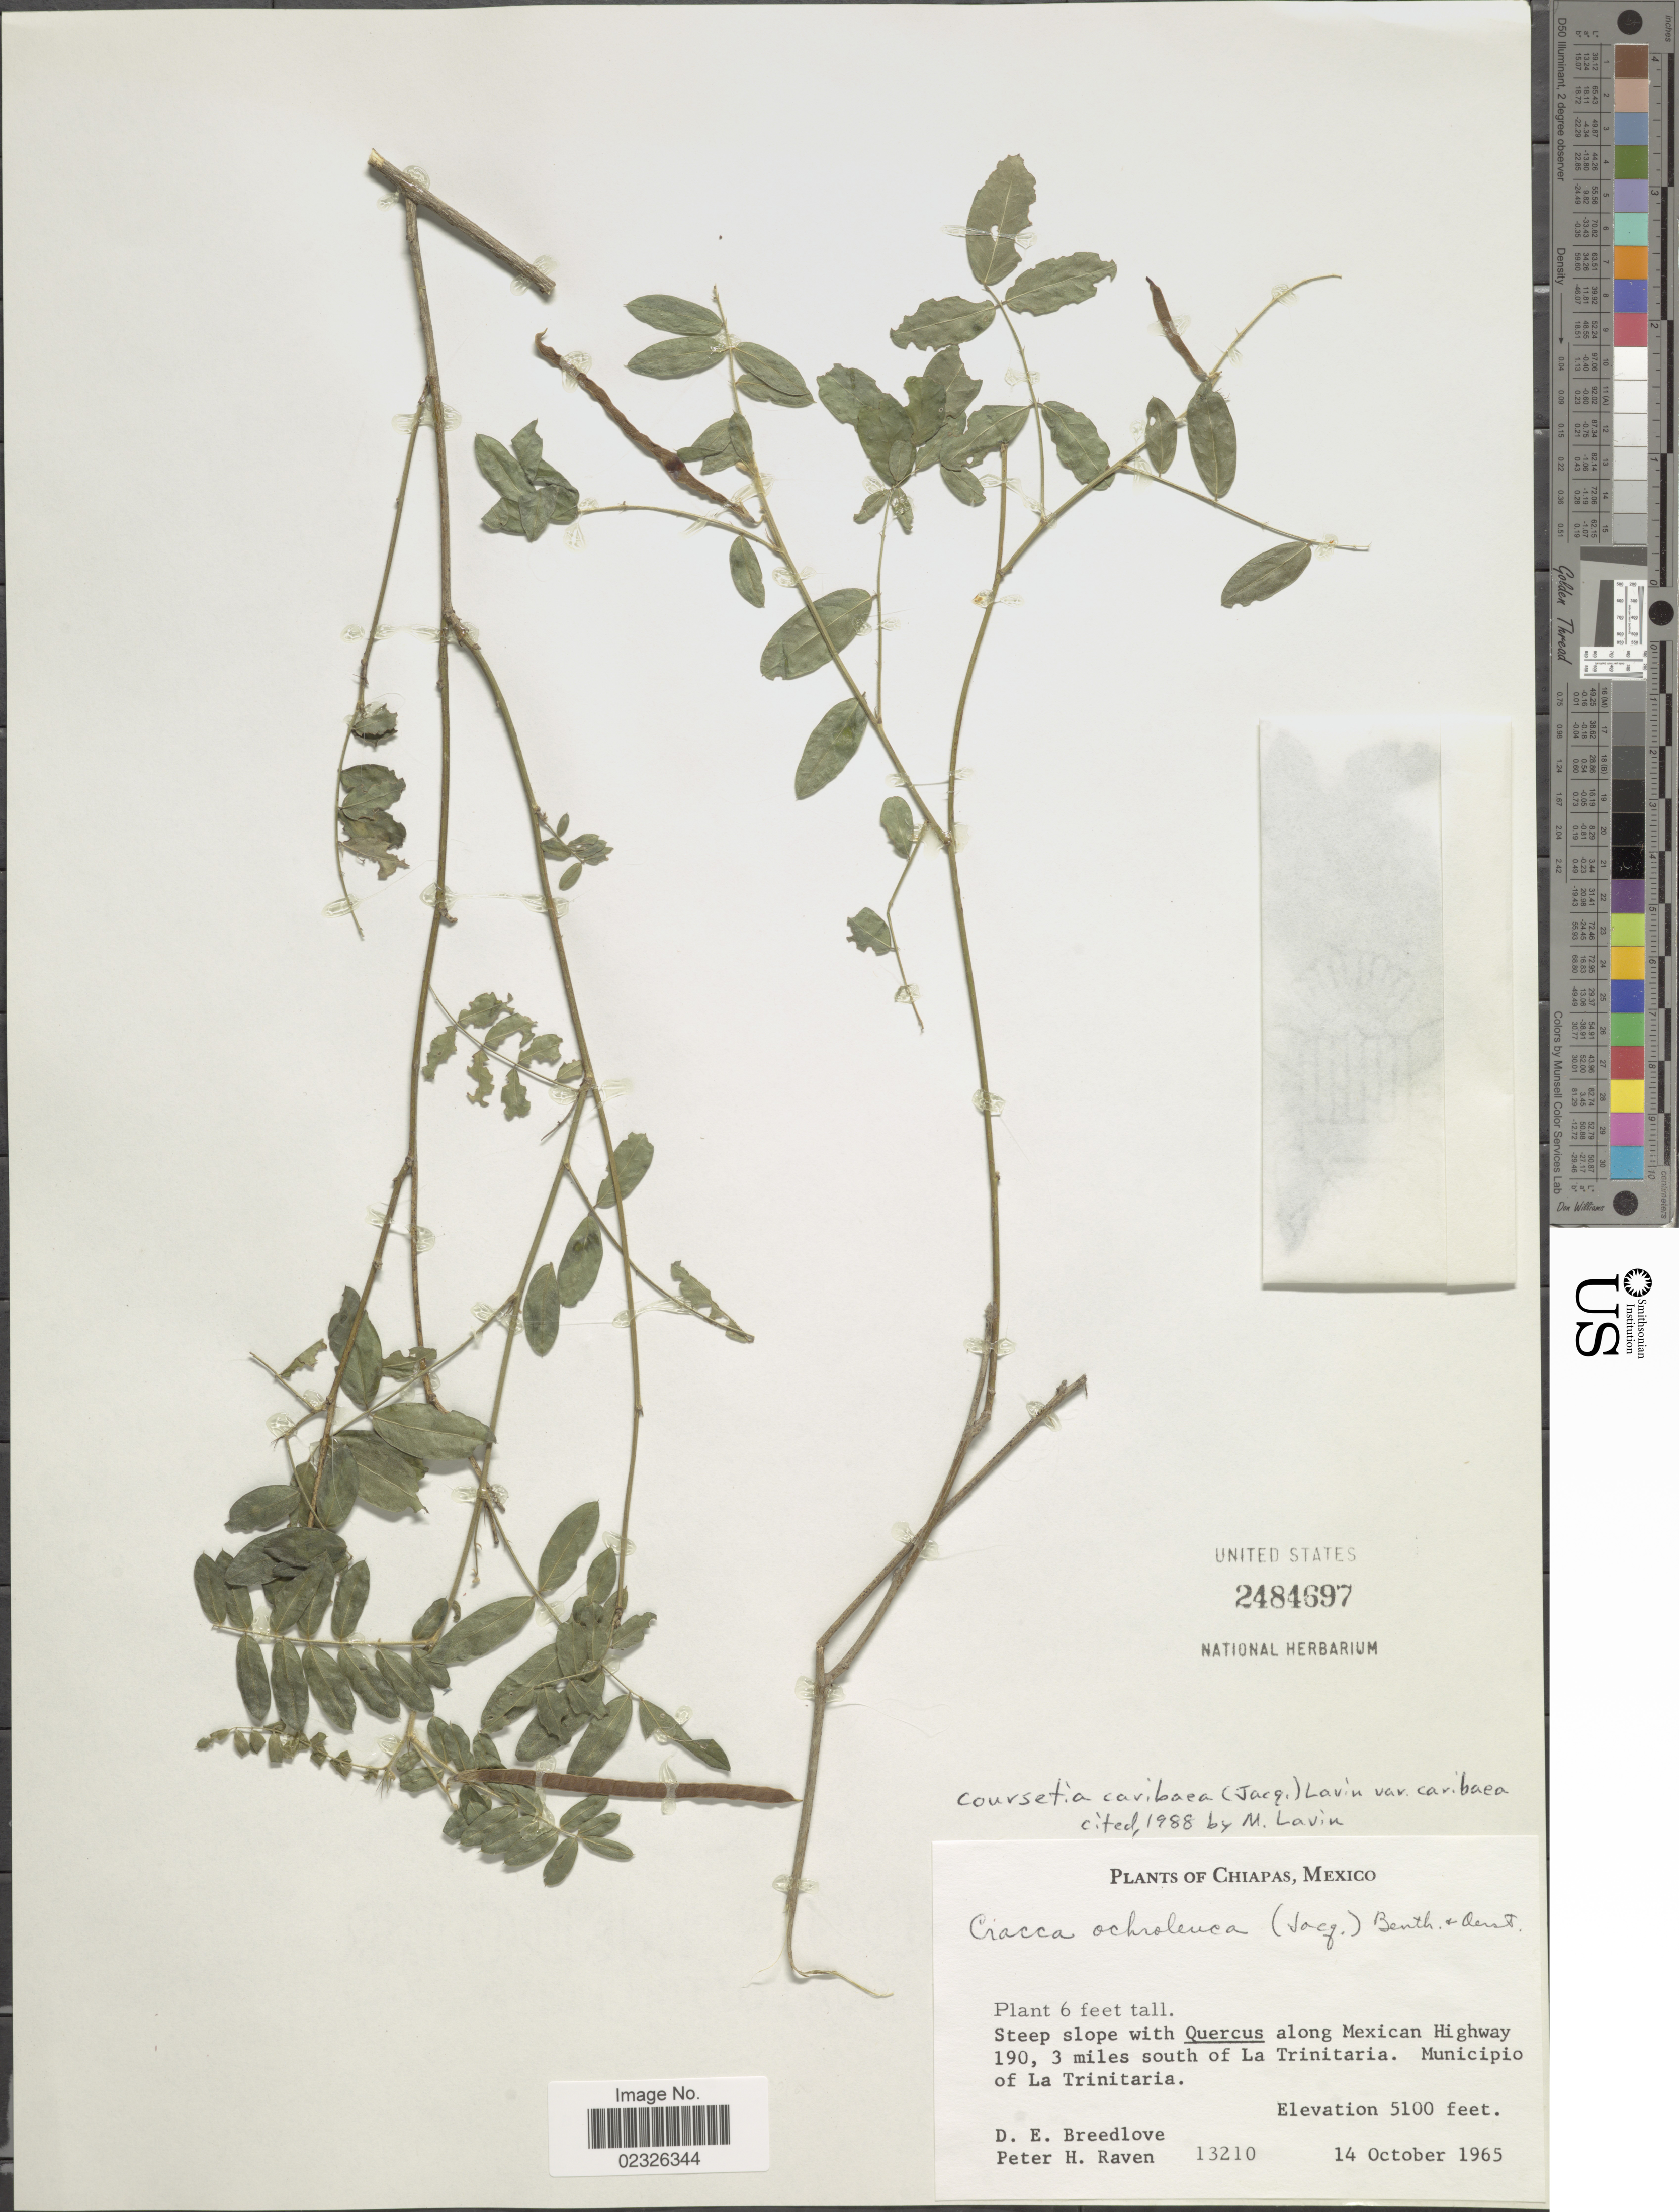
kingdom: Plantae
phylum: Tracheophyta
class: Magnoliopsida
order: Fabales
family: Fabaceae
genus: Coursetia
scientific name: Coursetia caribaea var. caribaea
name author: (Jacq.) Lavin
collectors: D. E. Breedlove & P. Raven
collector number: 13210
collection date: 1965-10-14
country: Mexico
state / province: Chiapas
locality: Along Mexiacn Highway 190, 3 miles south of La Trinitaria. Municipio of La Trinitaria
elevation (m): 1554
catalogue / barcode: US 2484697